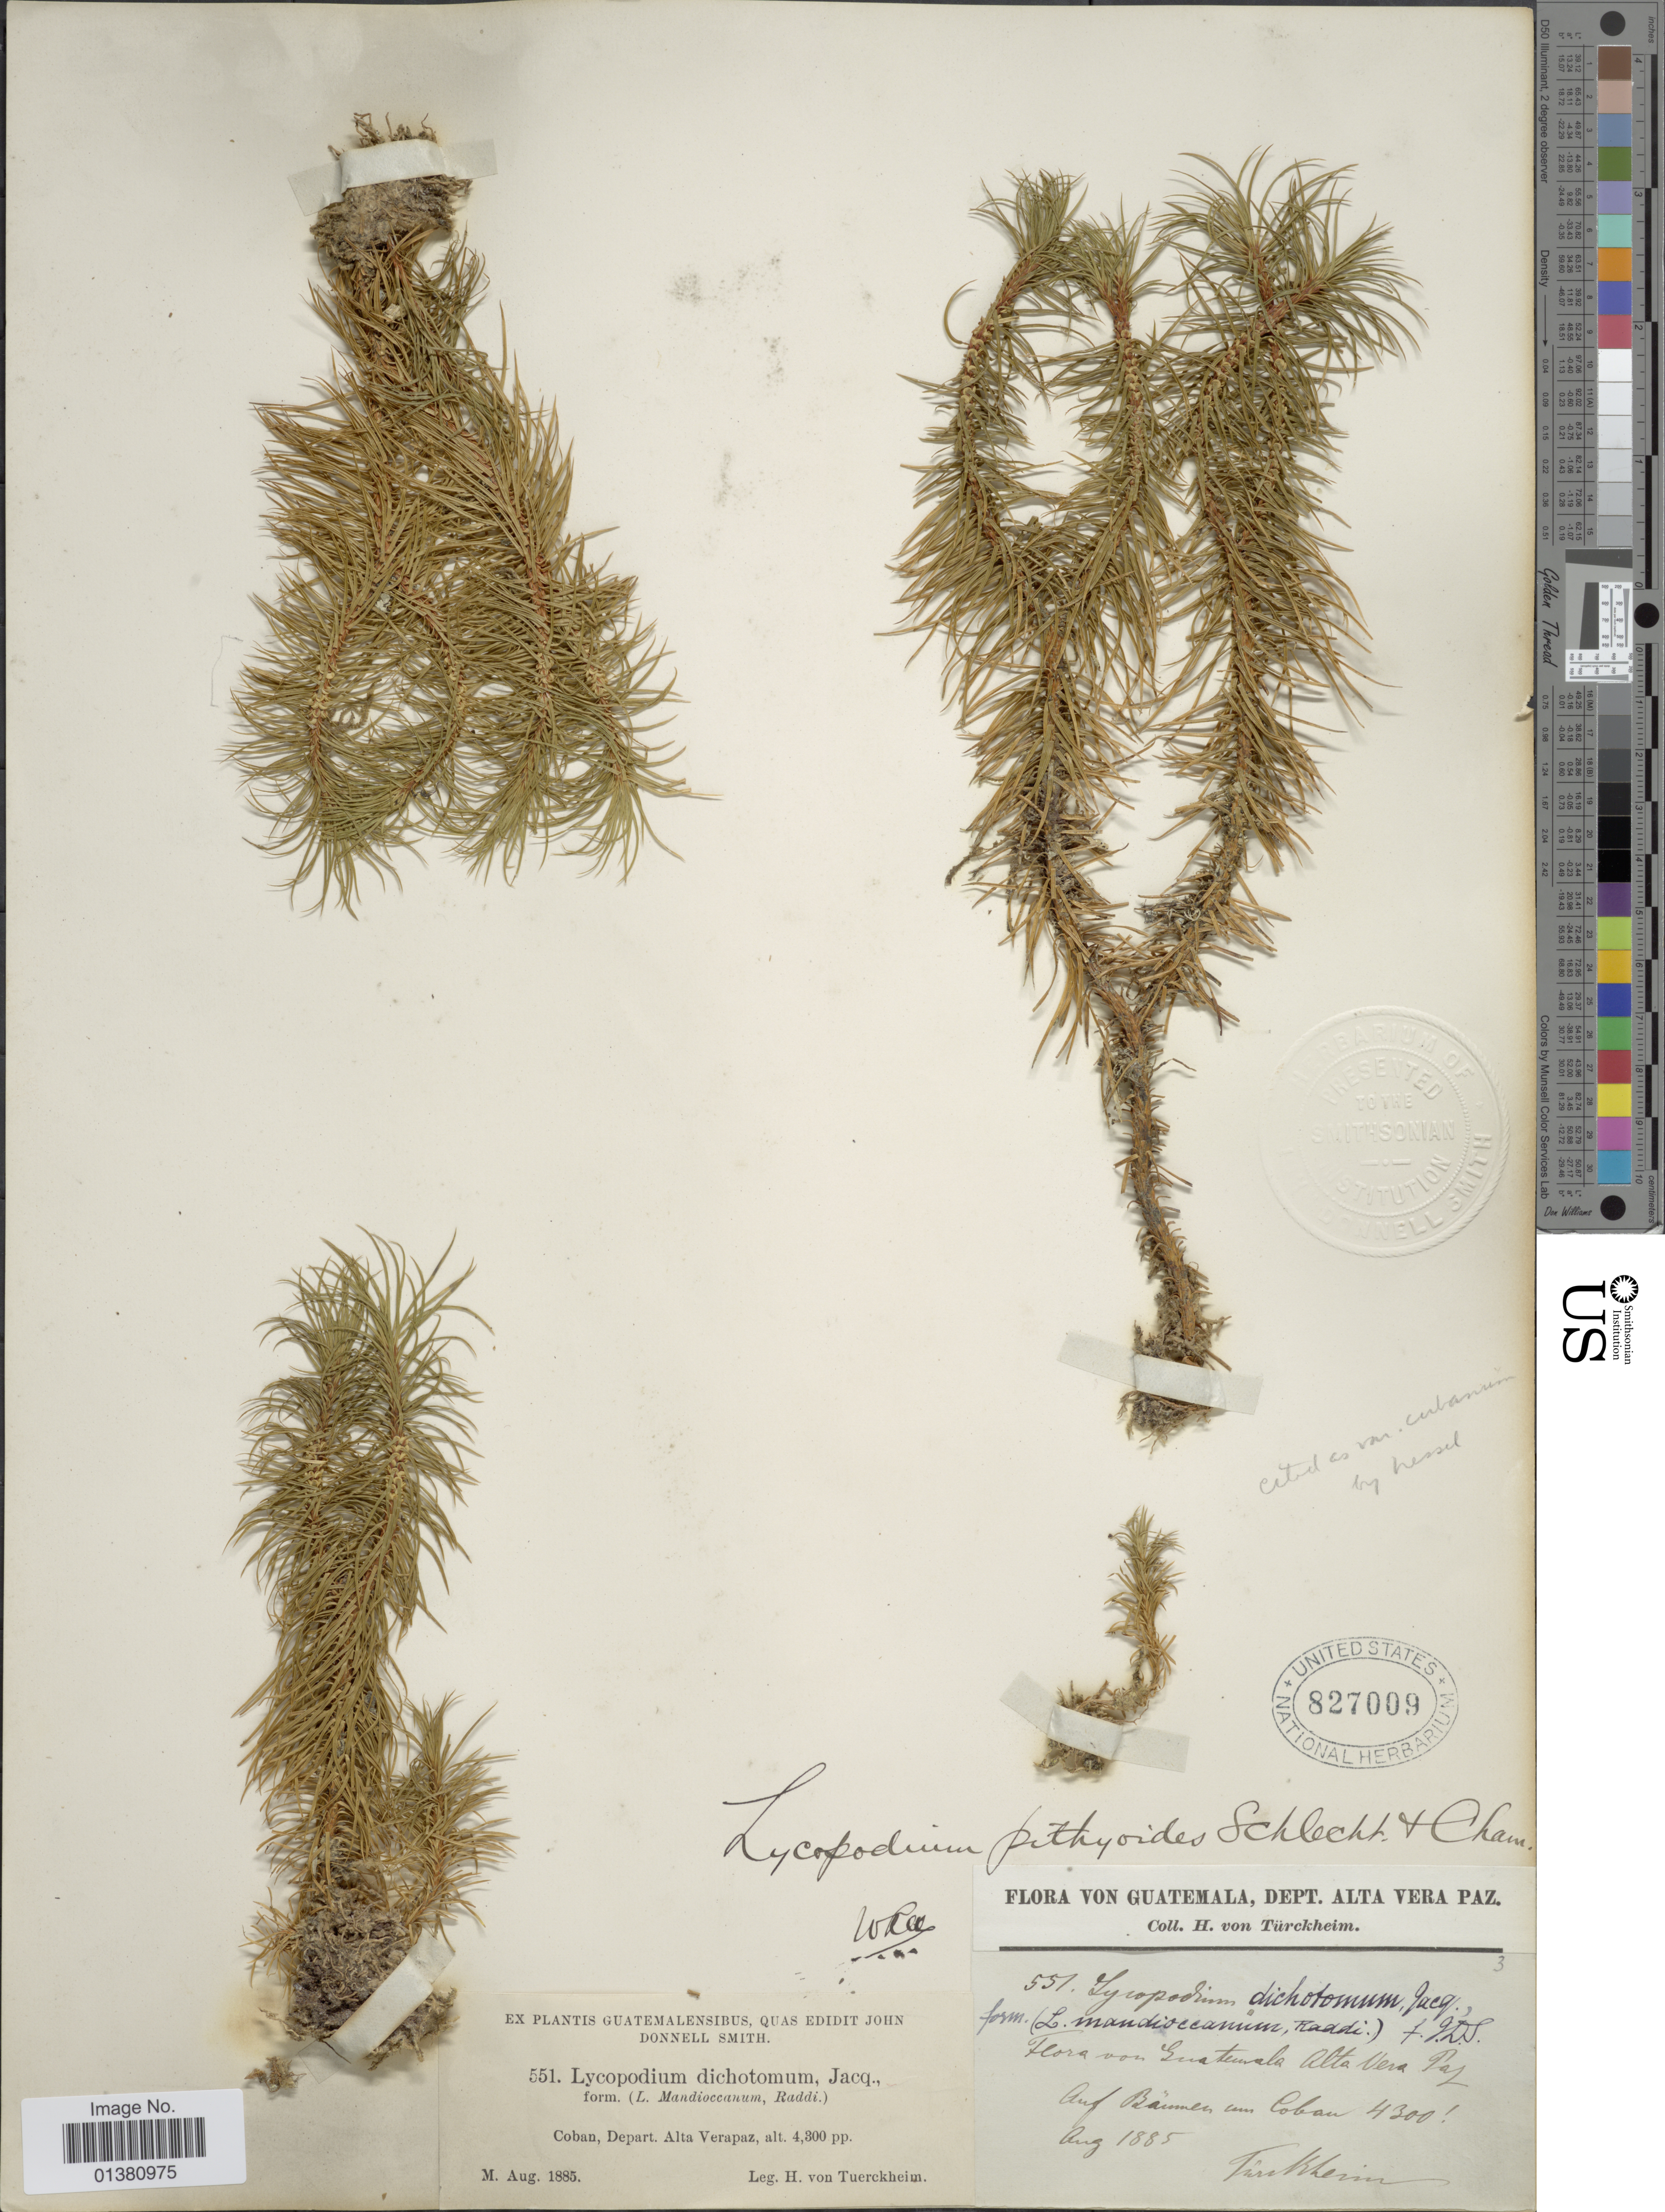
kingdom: Plantae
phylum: Tracheophyta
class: Lycopodiopsida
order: Lycopodiales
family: Lycopodiaceae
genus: Phlegmariurus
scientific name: Phlegmariurus pithyoides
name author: (Schltdl. & Cham.) B. Øllg.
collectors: H. von Türckheim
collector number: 551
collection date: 1885-08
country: Guatemala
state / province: Alta Verapaz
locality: Coban, Depart. Alta Verapaz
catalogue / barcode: US 827009